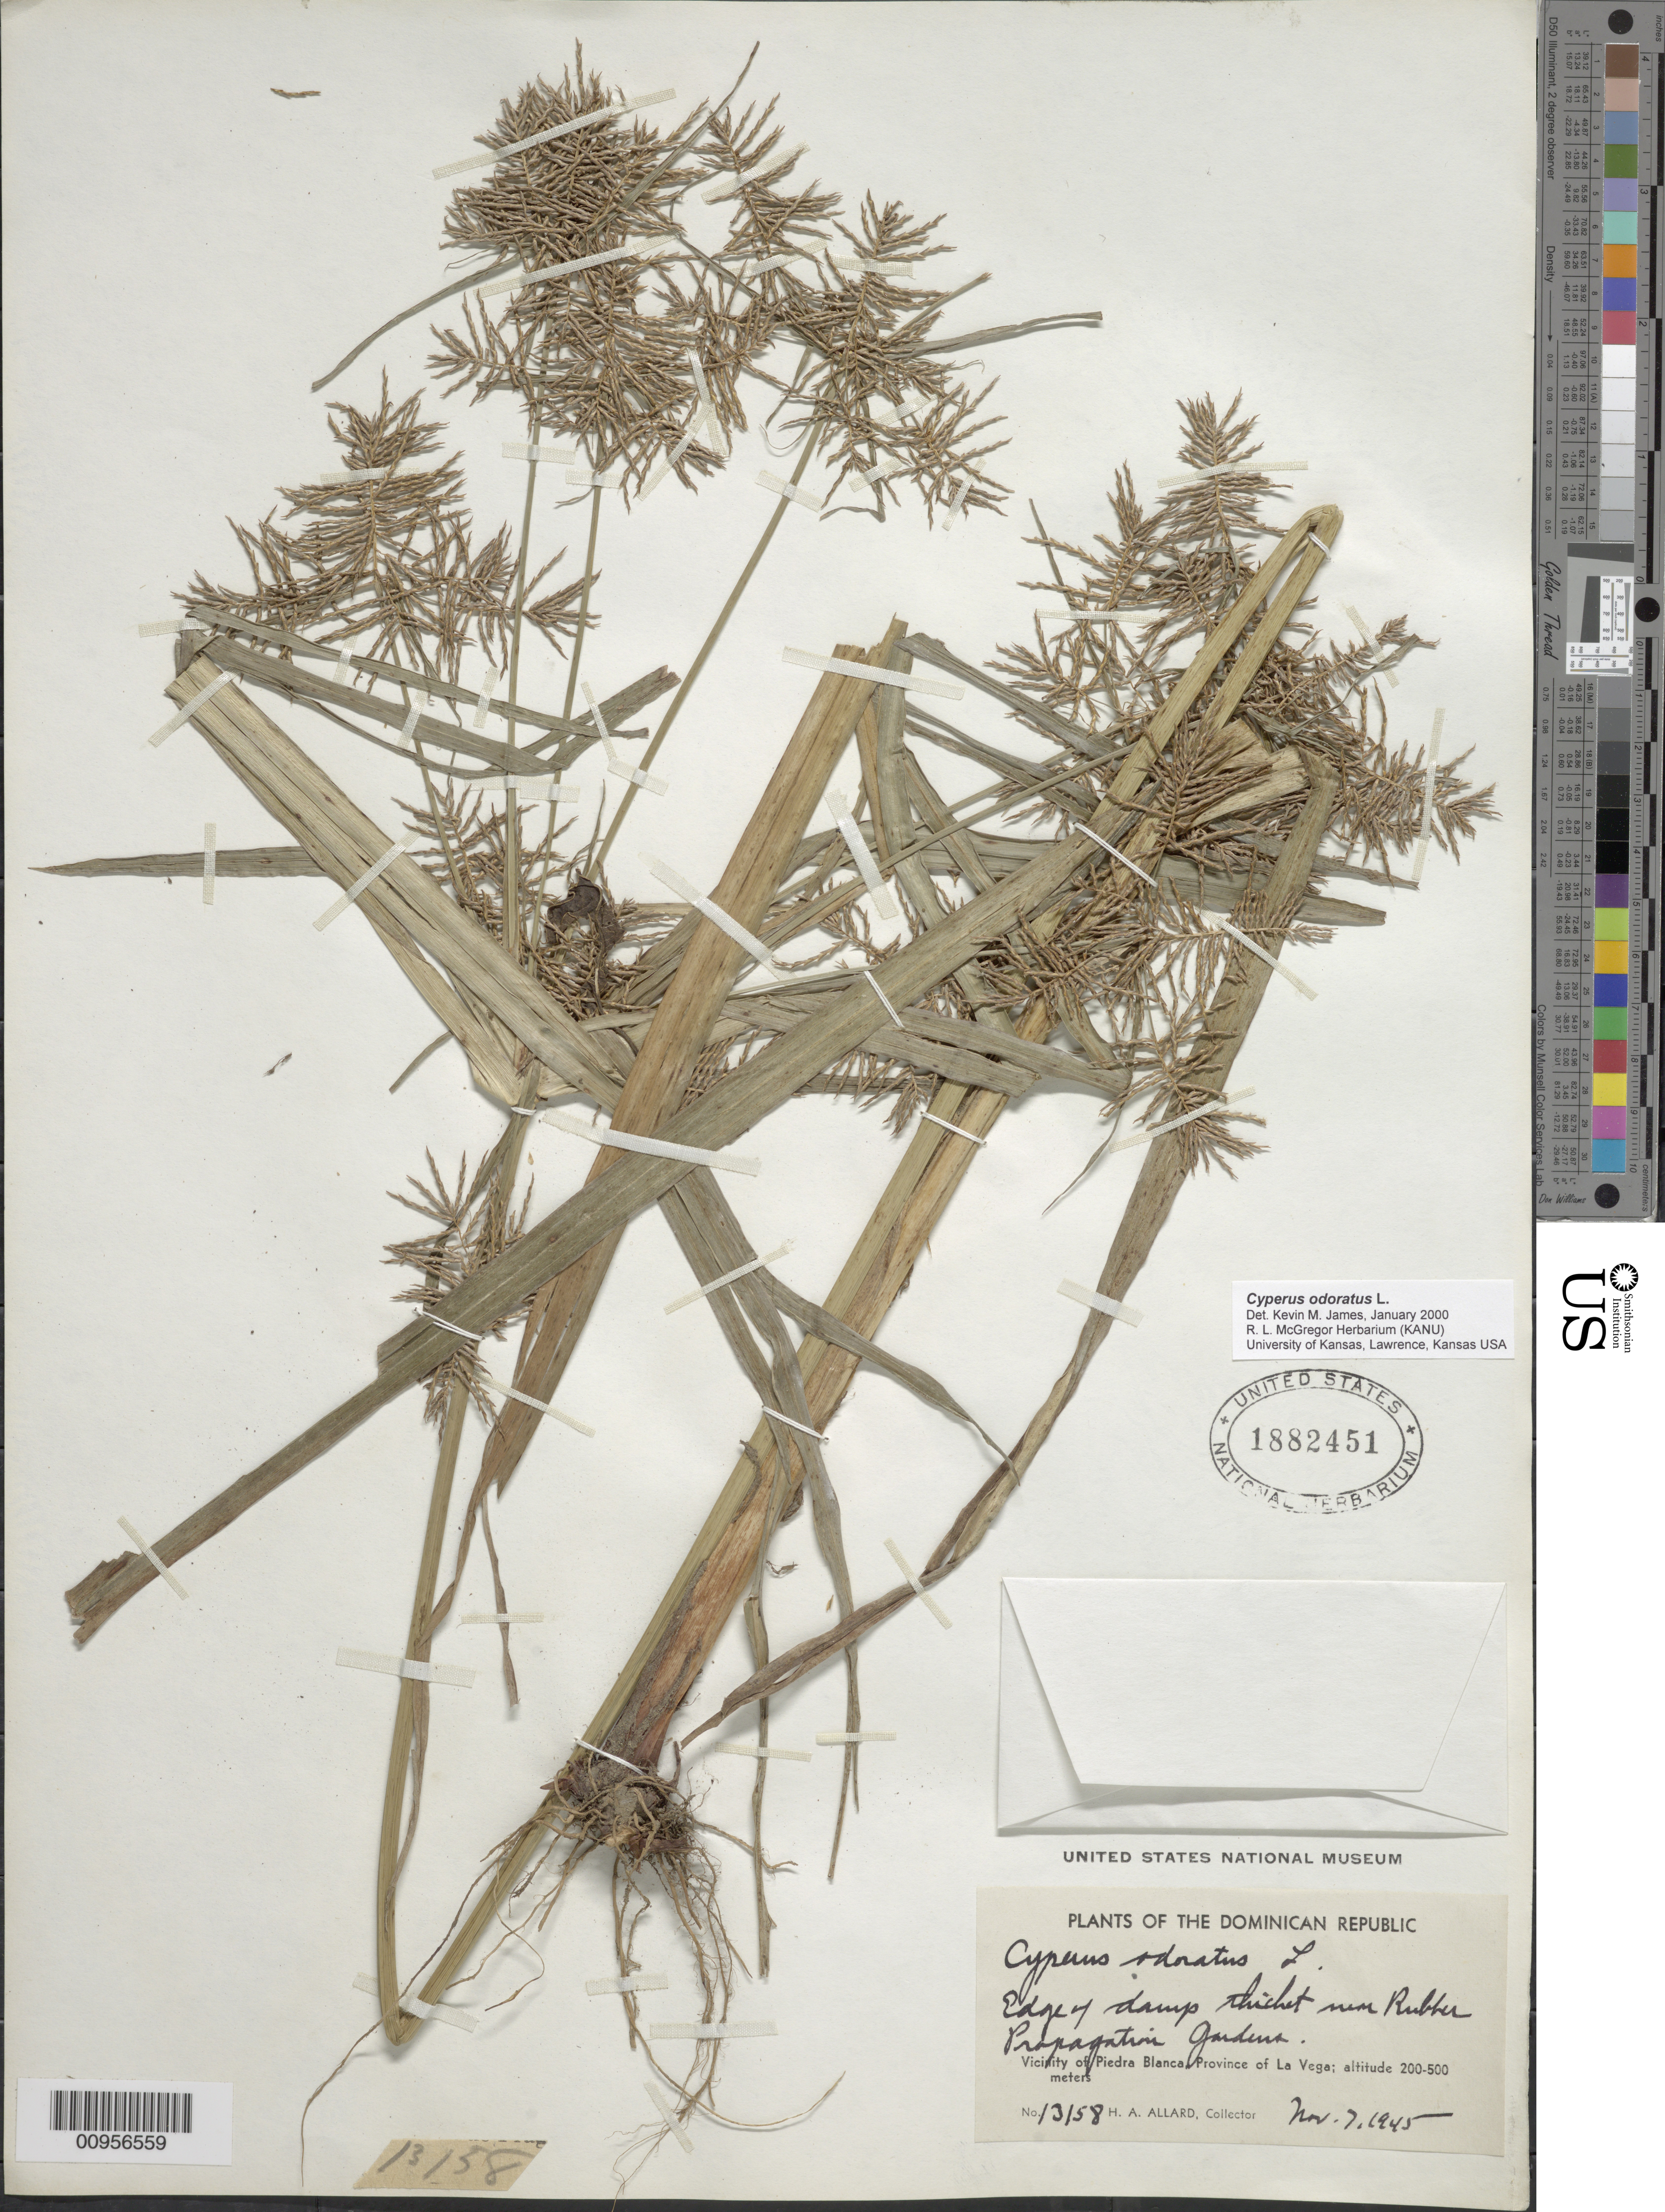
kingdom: Plantae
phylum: Tracheophyta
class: Liliopsida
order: Poales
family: Cyperaceae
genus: Cyperus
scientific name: Cyperus odoratus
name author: L.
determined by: James, K. M.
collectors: H. A. Allard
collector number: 13158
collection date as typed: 07 Nov 1945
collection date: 1945-11-07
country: Dominican Republic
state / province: La Vega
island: Hispaniola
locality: Vicinity of Piedra Blanca, edge of damp thicket near Rubber Propagation Gardens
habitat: Edge of damp thicket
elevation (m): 200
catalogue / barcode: US 1882451